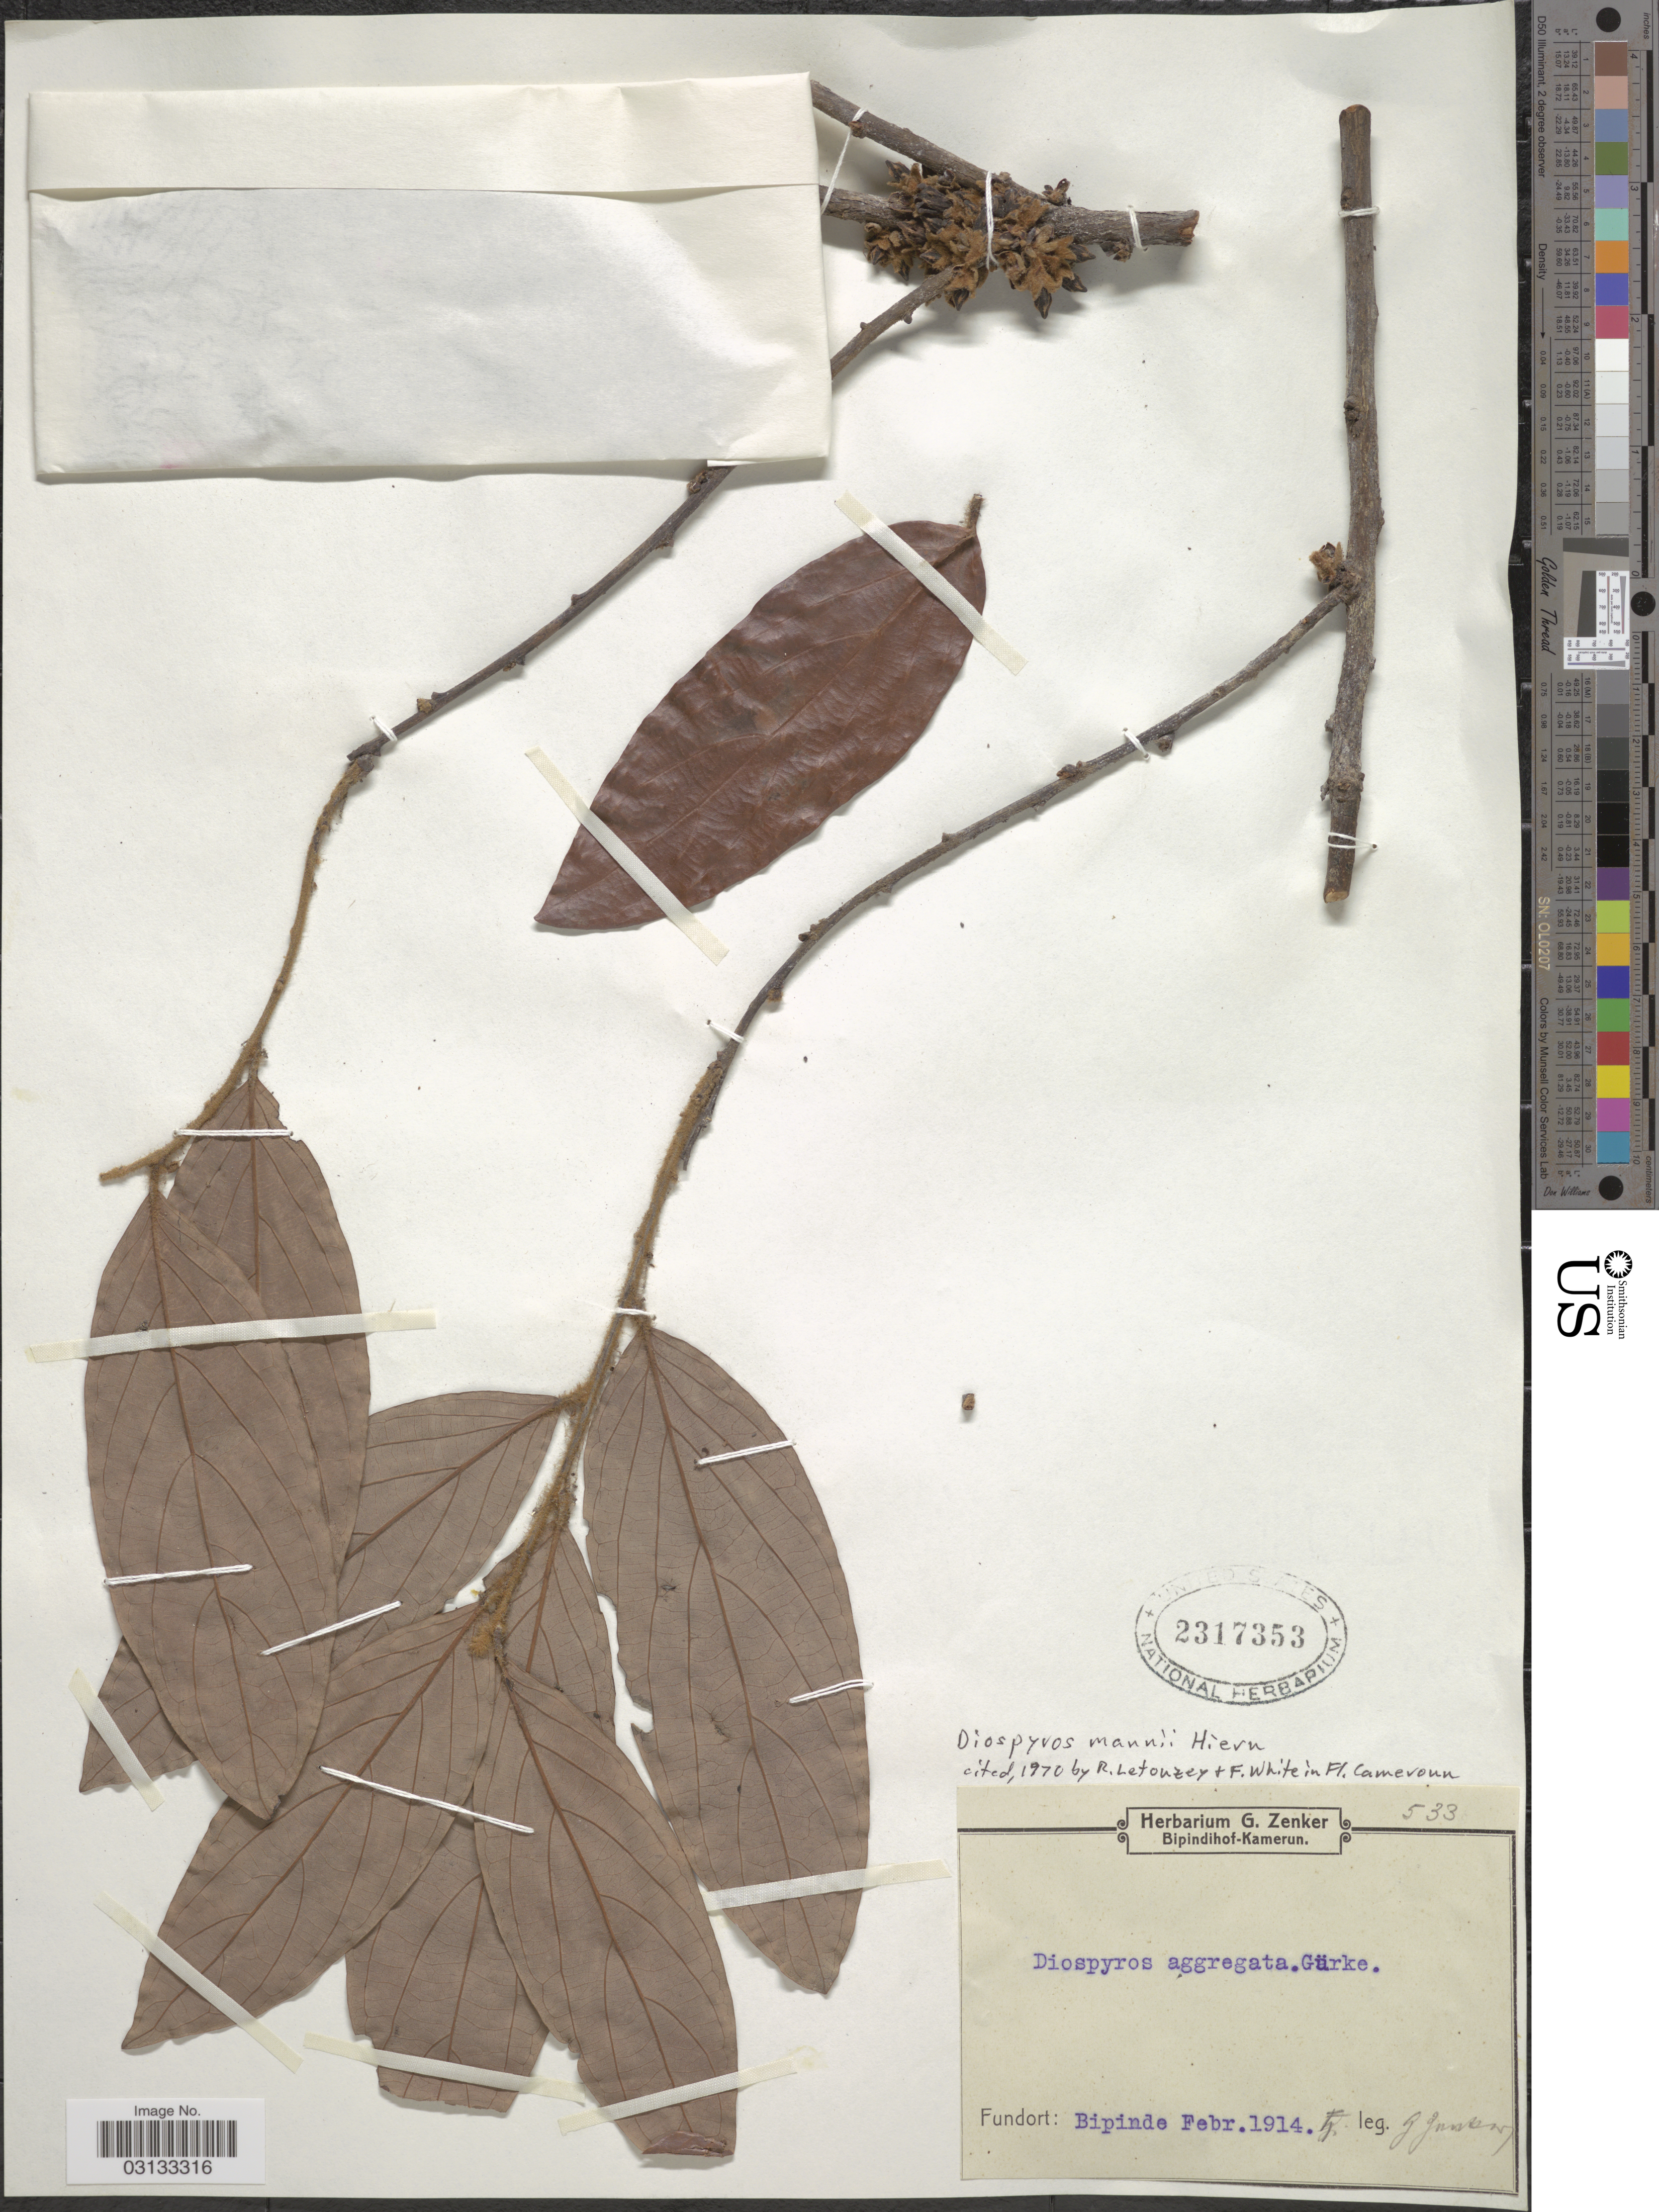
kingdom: Plantae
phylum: Tracheophyta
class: Magnoliopsida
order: Ericales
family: Ebenaceae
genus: Diospyros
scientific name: Diospyros mannii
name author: Hiern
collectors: G. A. Zenker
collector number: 533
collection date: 1914-02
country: Cameroon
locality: Bipinde.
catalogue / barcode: US 2317353